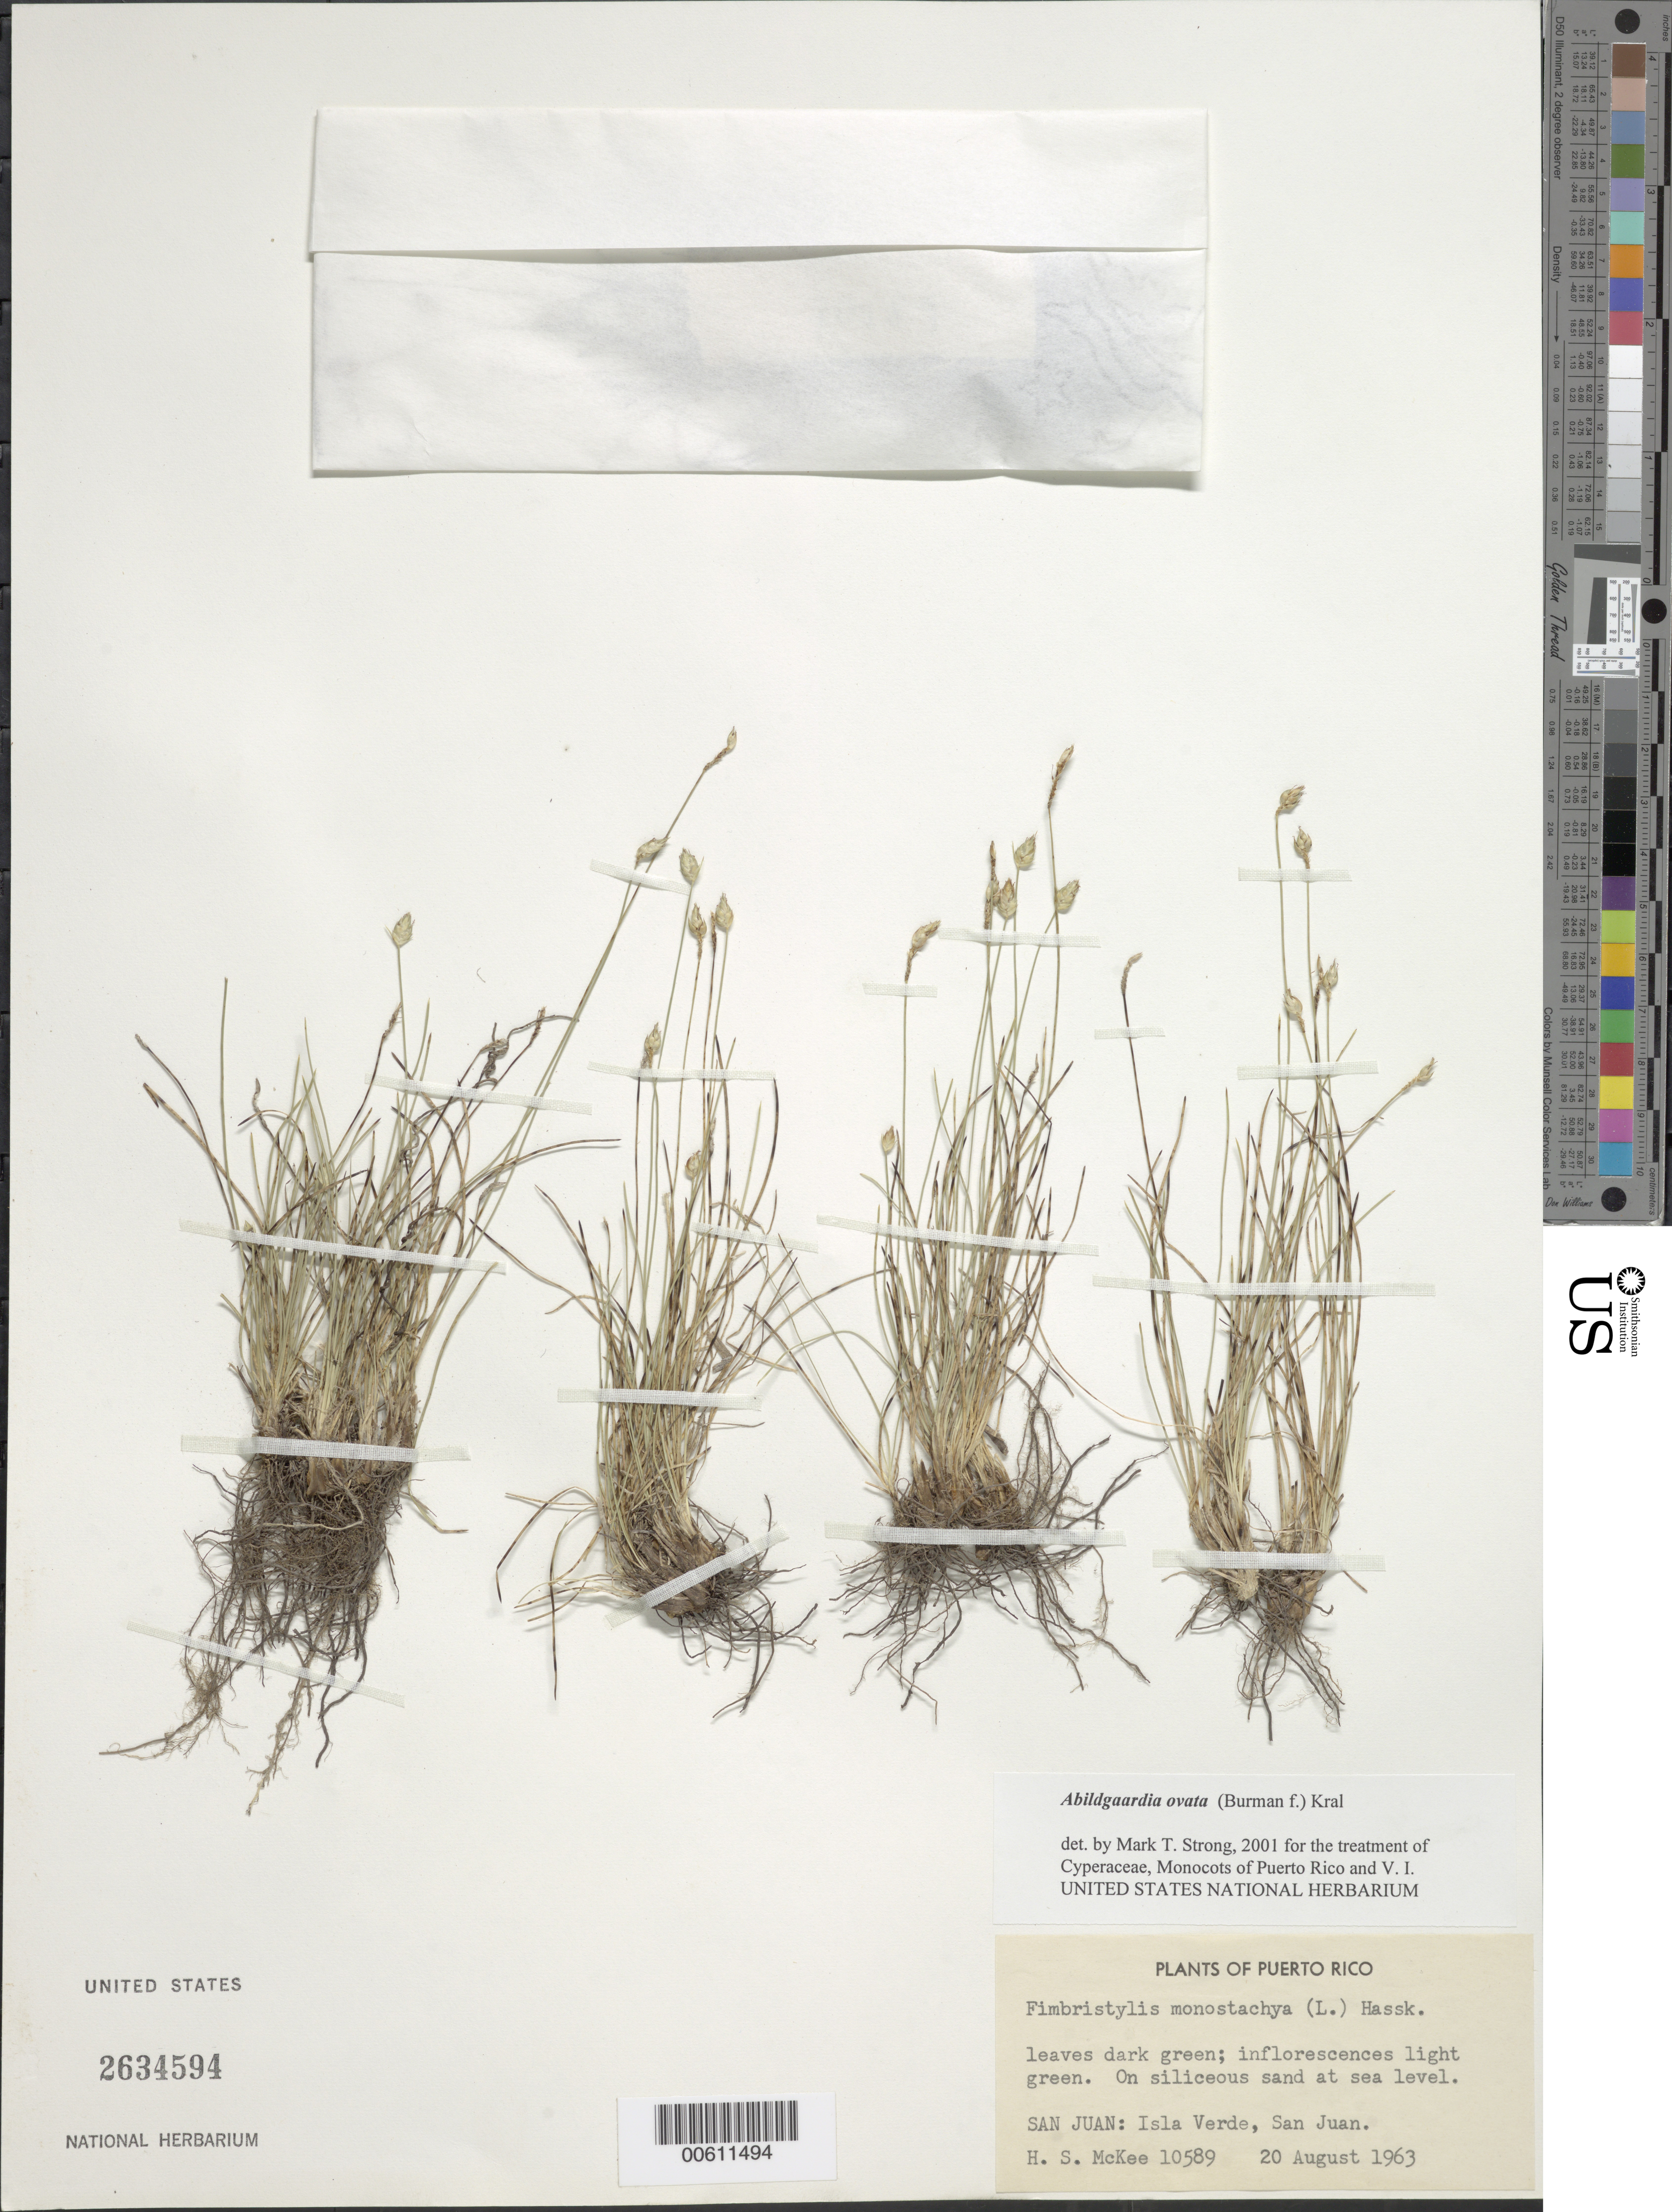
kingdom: Plantae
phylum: Tracheophyta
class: Liliopsida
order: Poales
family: Cyperaceae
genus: Abildgaardia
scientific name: Abildgaardia ovata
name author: (Burm. f.) Kral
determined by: Strong, M. T., (US), Smithsonian Institution - National Museum of Natural History (UNITED STATES)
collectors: H. S. McKee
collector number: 10589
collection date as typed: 20 Aug 1963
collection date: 1963-08-20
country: Puerto Rico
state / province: San Juan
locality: San Juan: Isla Verde.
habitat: On siliceous sand.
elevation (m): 0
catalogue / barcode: US 2634594